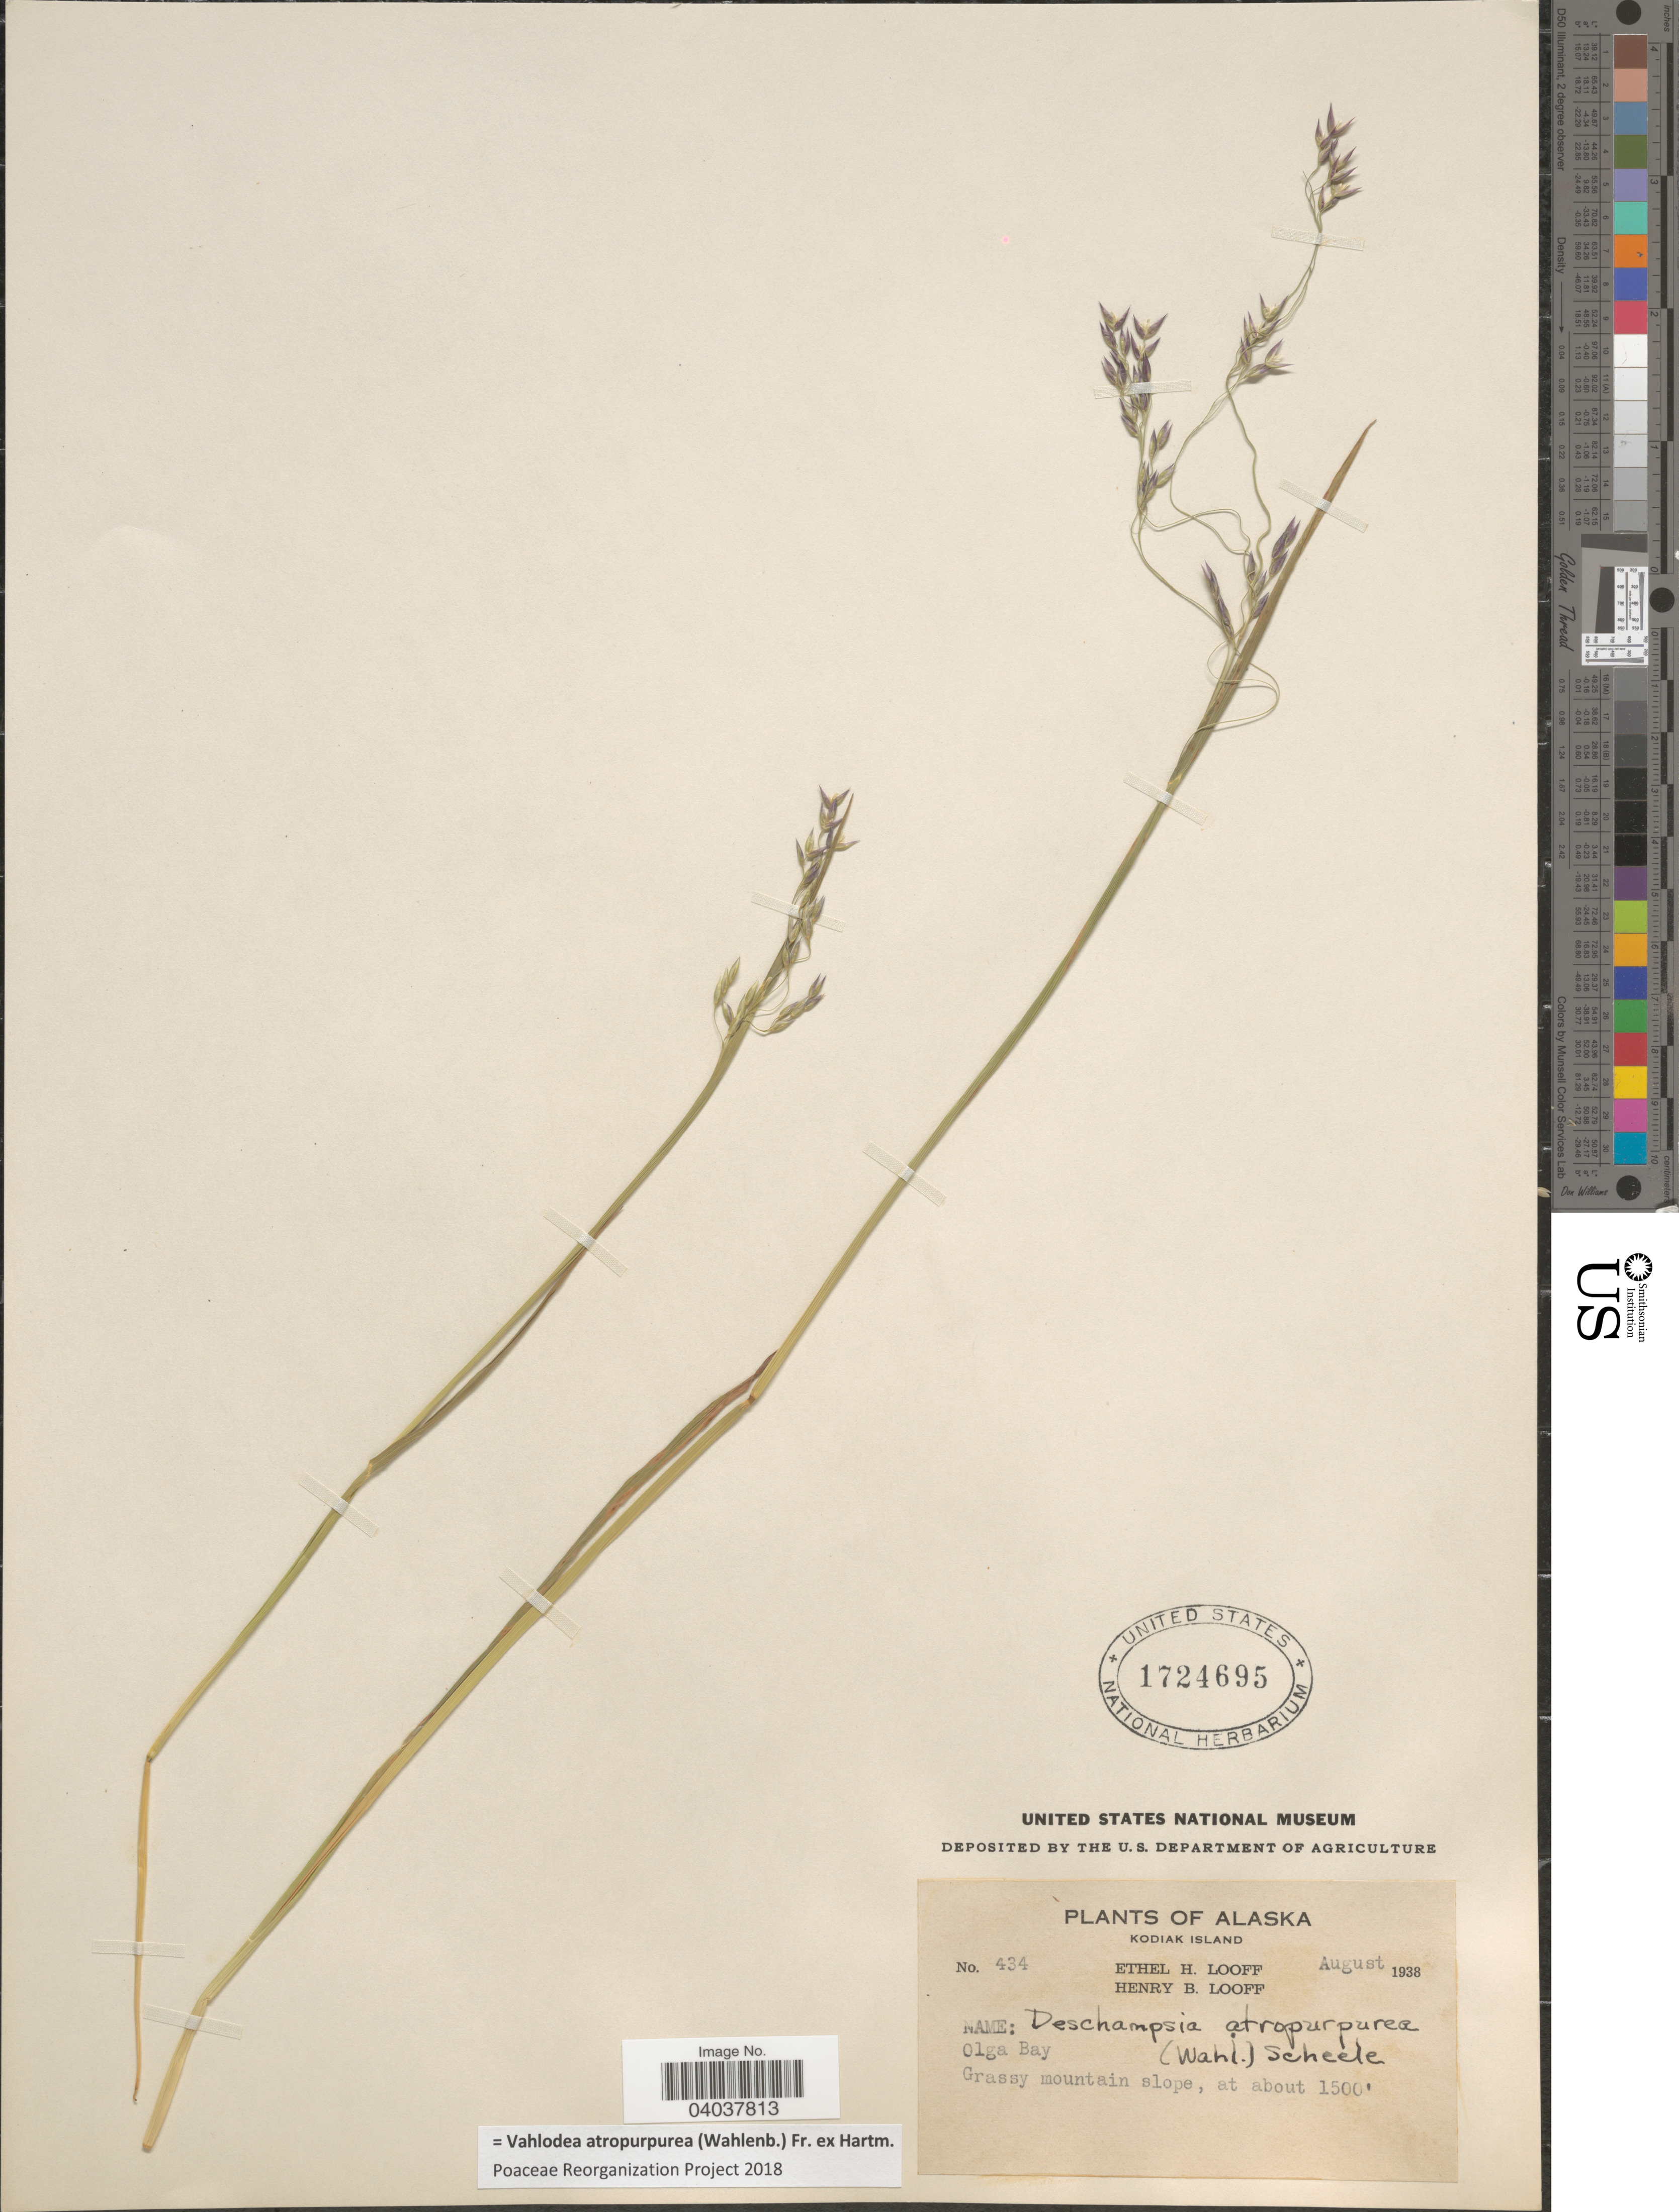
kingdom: Plantae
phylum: Tracheophyta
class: Liliopsida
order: Poales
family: Poaceae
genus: Vahlodea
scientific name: Vahlodea atropurpurea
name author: (Wahlenb.) Fr. ex Hartm.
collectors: E. Looff & H. Looff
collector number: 434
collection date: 1938-08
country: United States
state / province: Alaska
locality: Kodiak Island. Olga Bay.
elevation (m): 457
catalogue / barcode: US 1724695